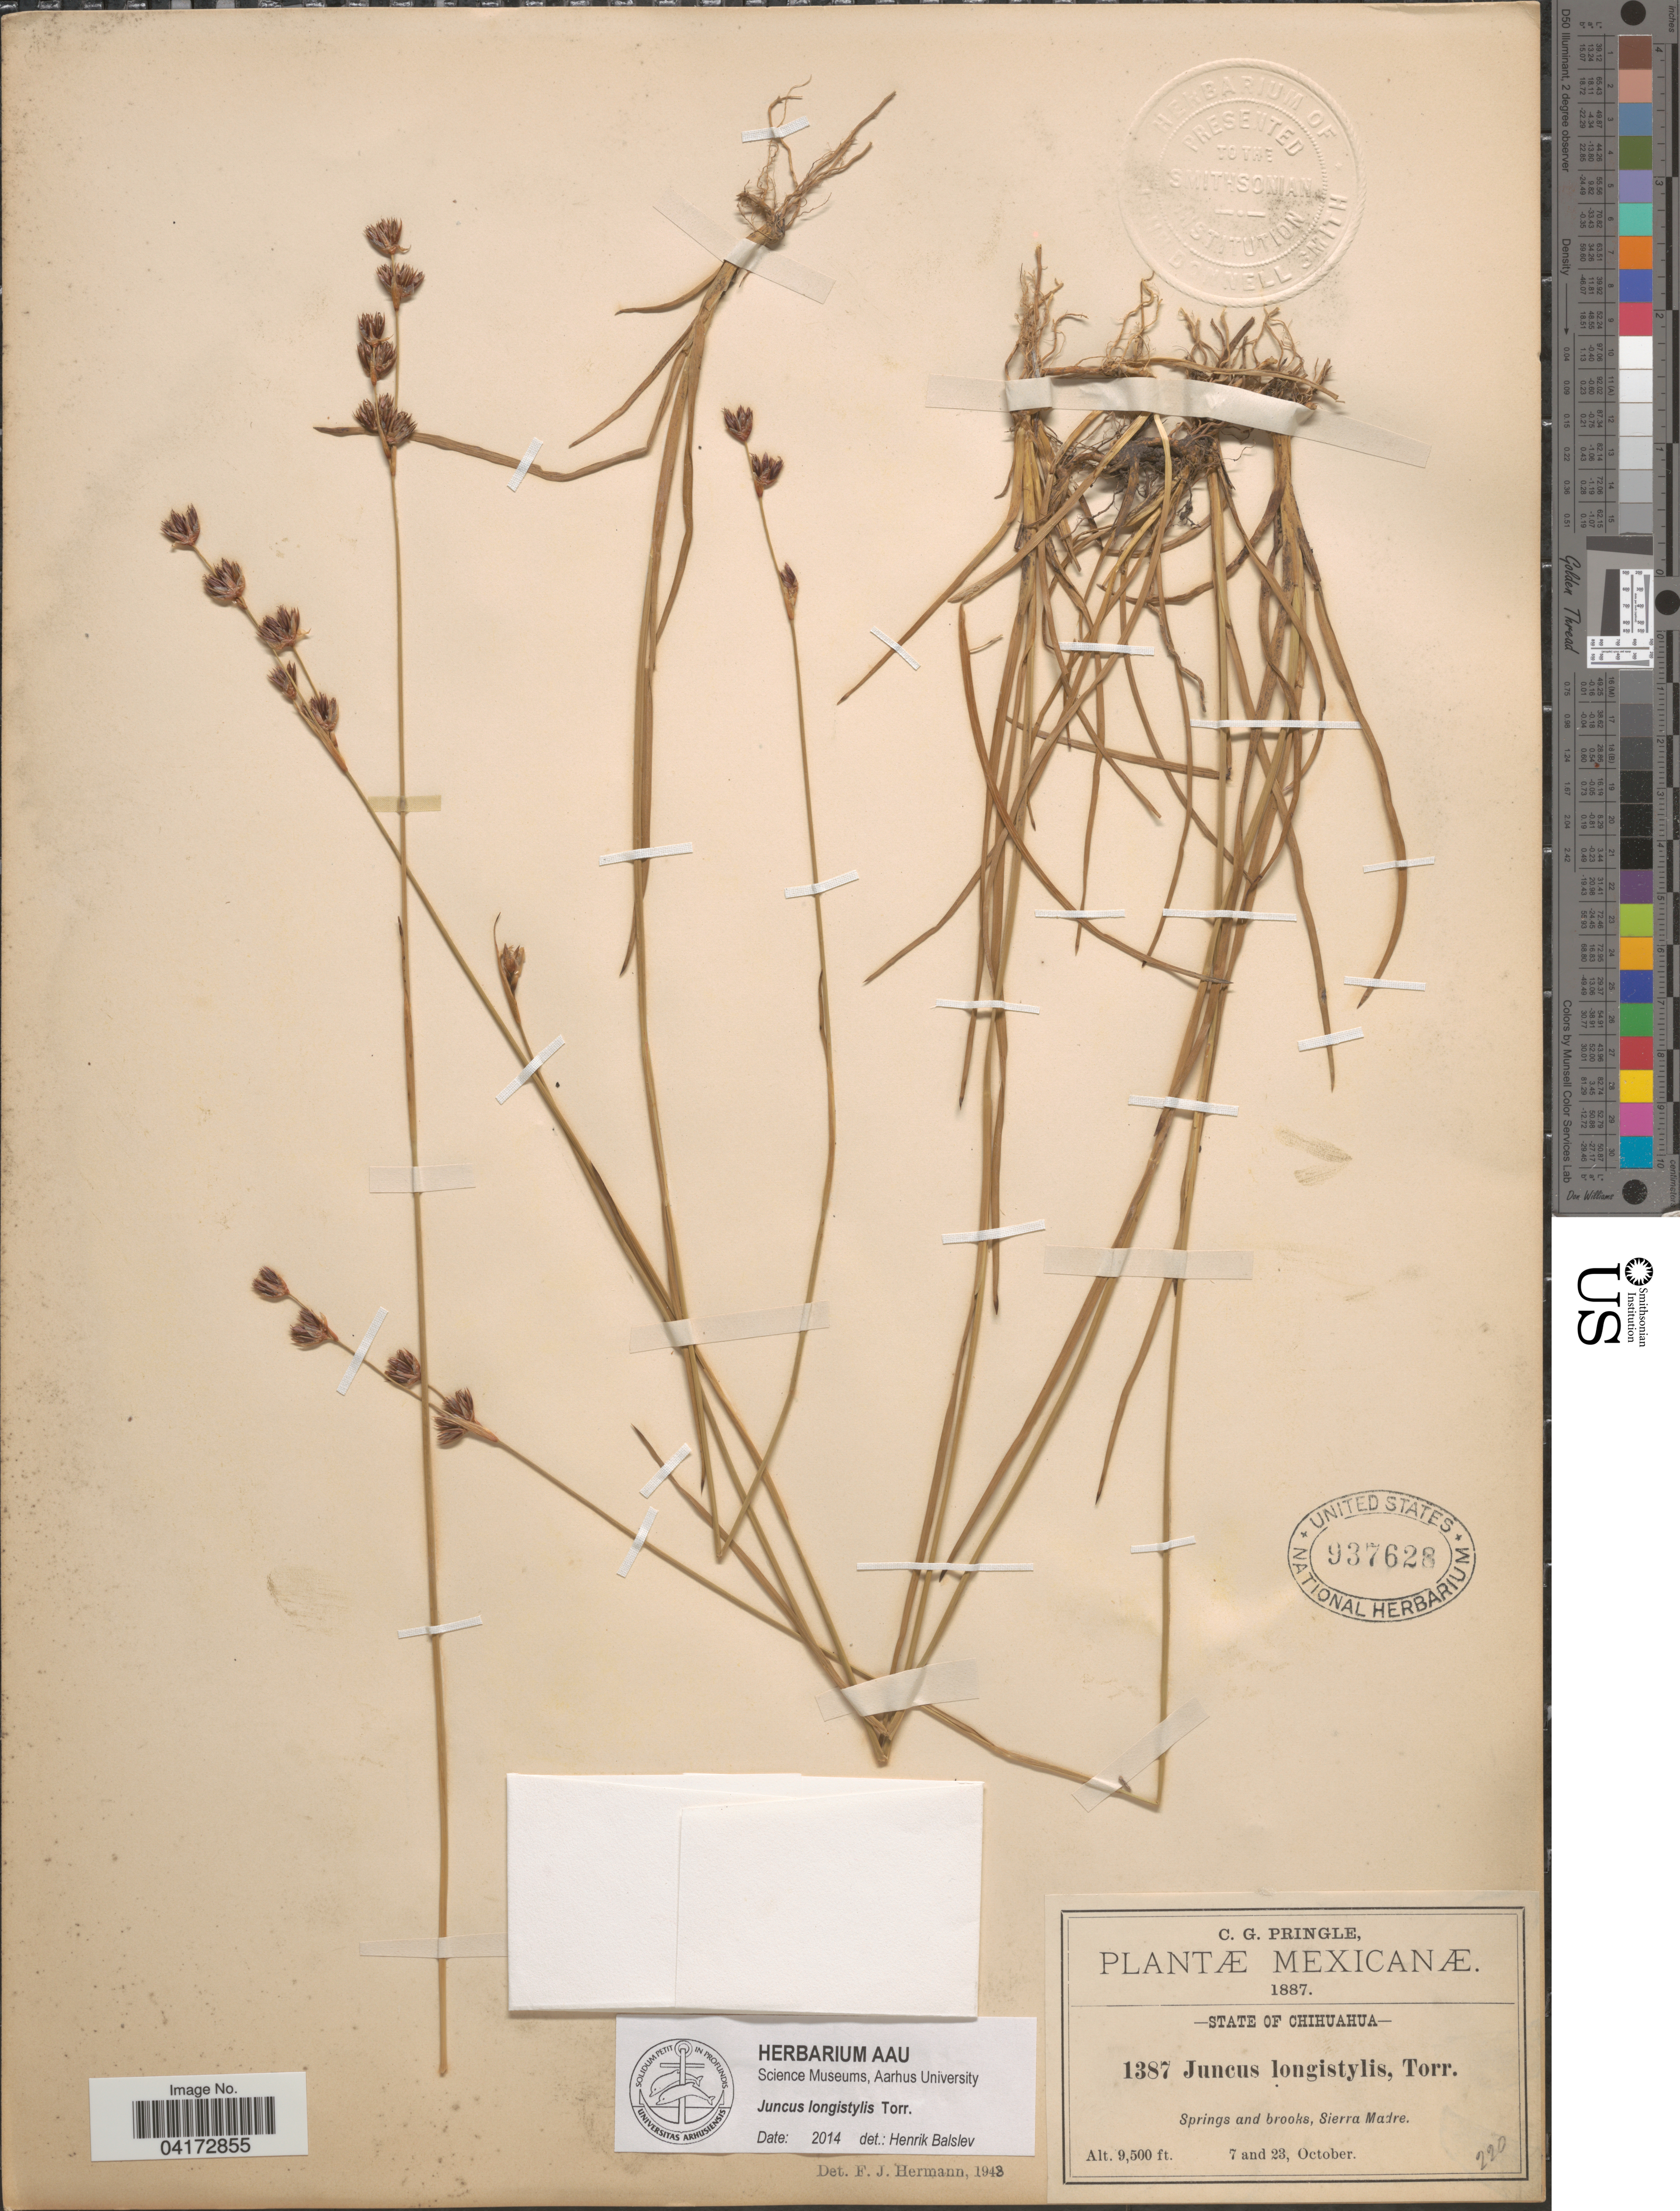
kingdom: Plantae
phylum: Tracheophyta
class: Liliopsida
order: Poales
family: Juncaceae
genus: Juncus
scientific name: Juncus longistylis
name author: Torr.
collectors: C. G. Pringle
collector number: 1387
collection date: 1887-10-07/1887-10-23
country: Mexico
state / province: Chihuahua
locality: Sierra Madre.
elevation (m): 2896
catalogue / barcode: US 937628